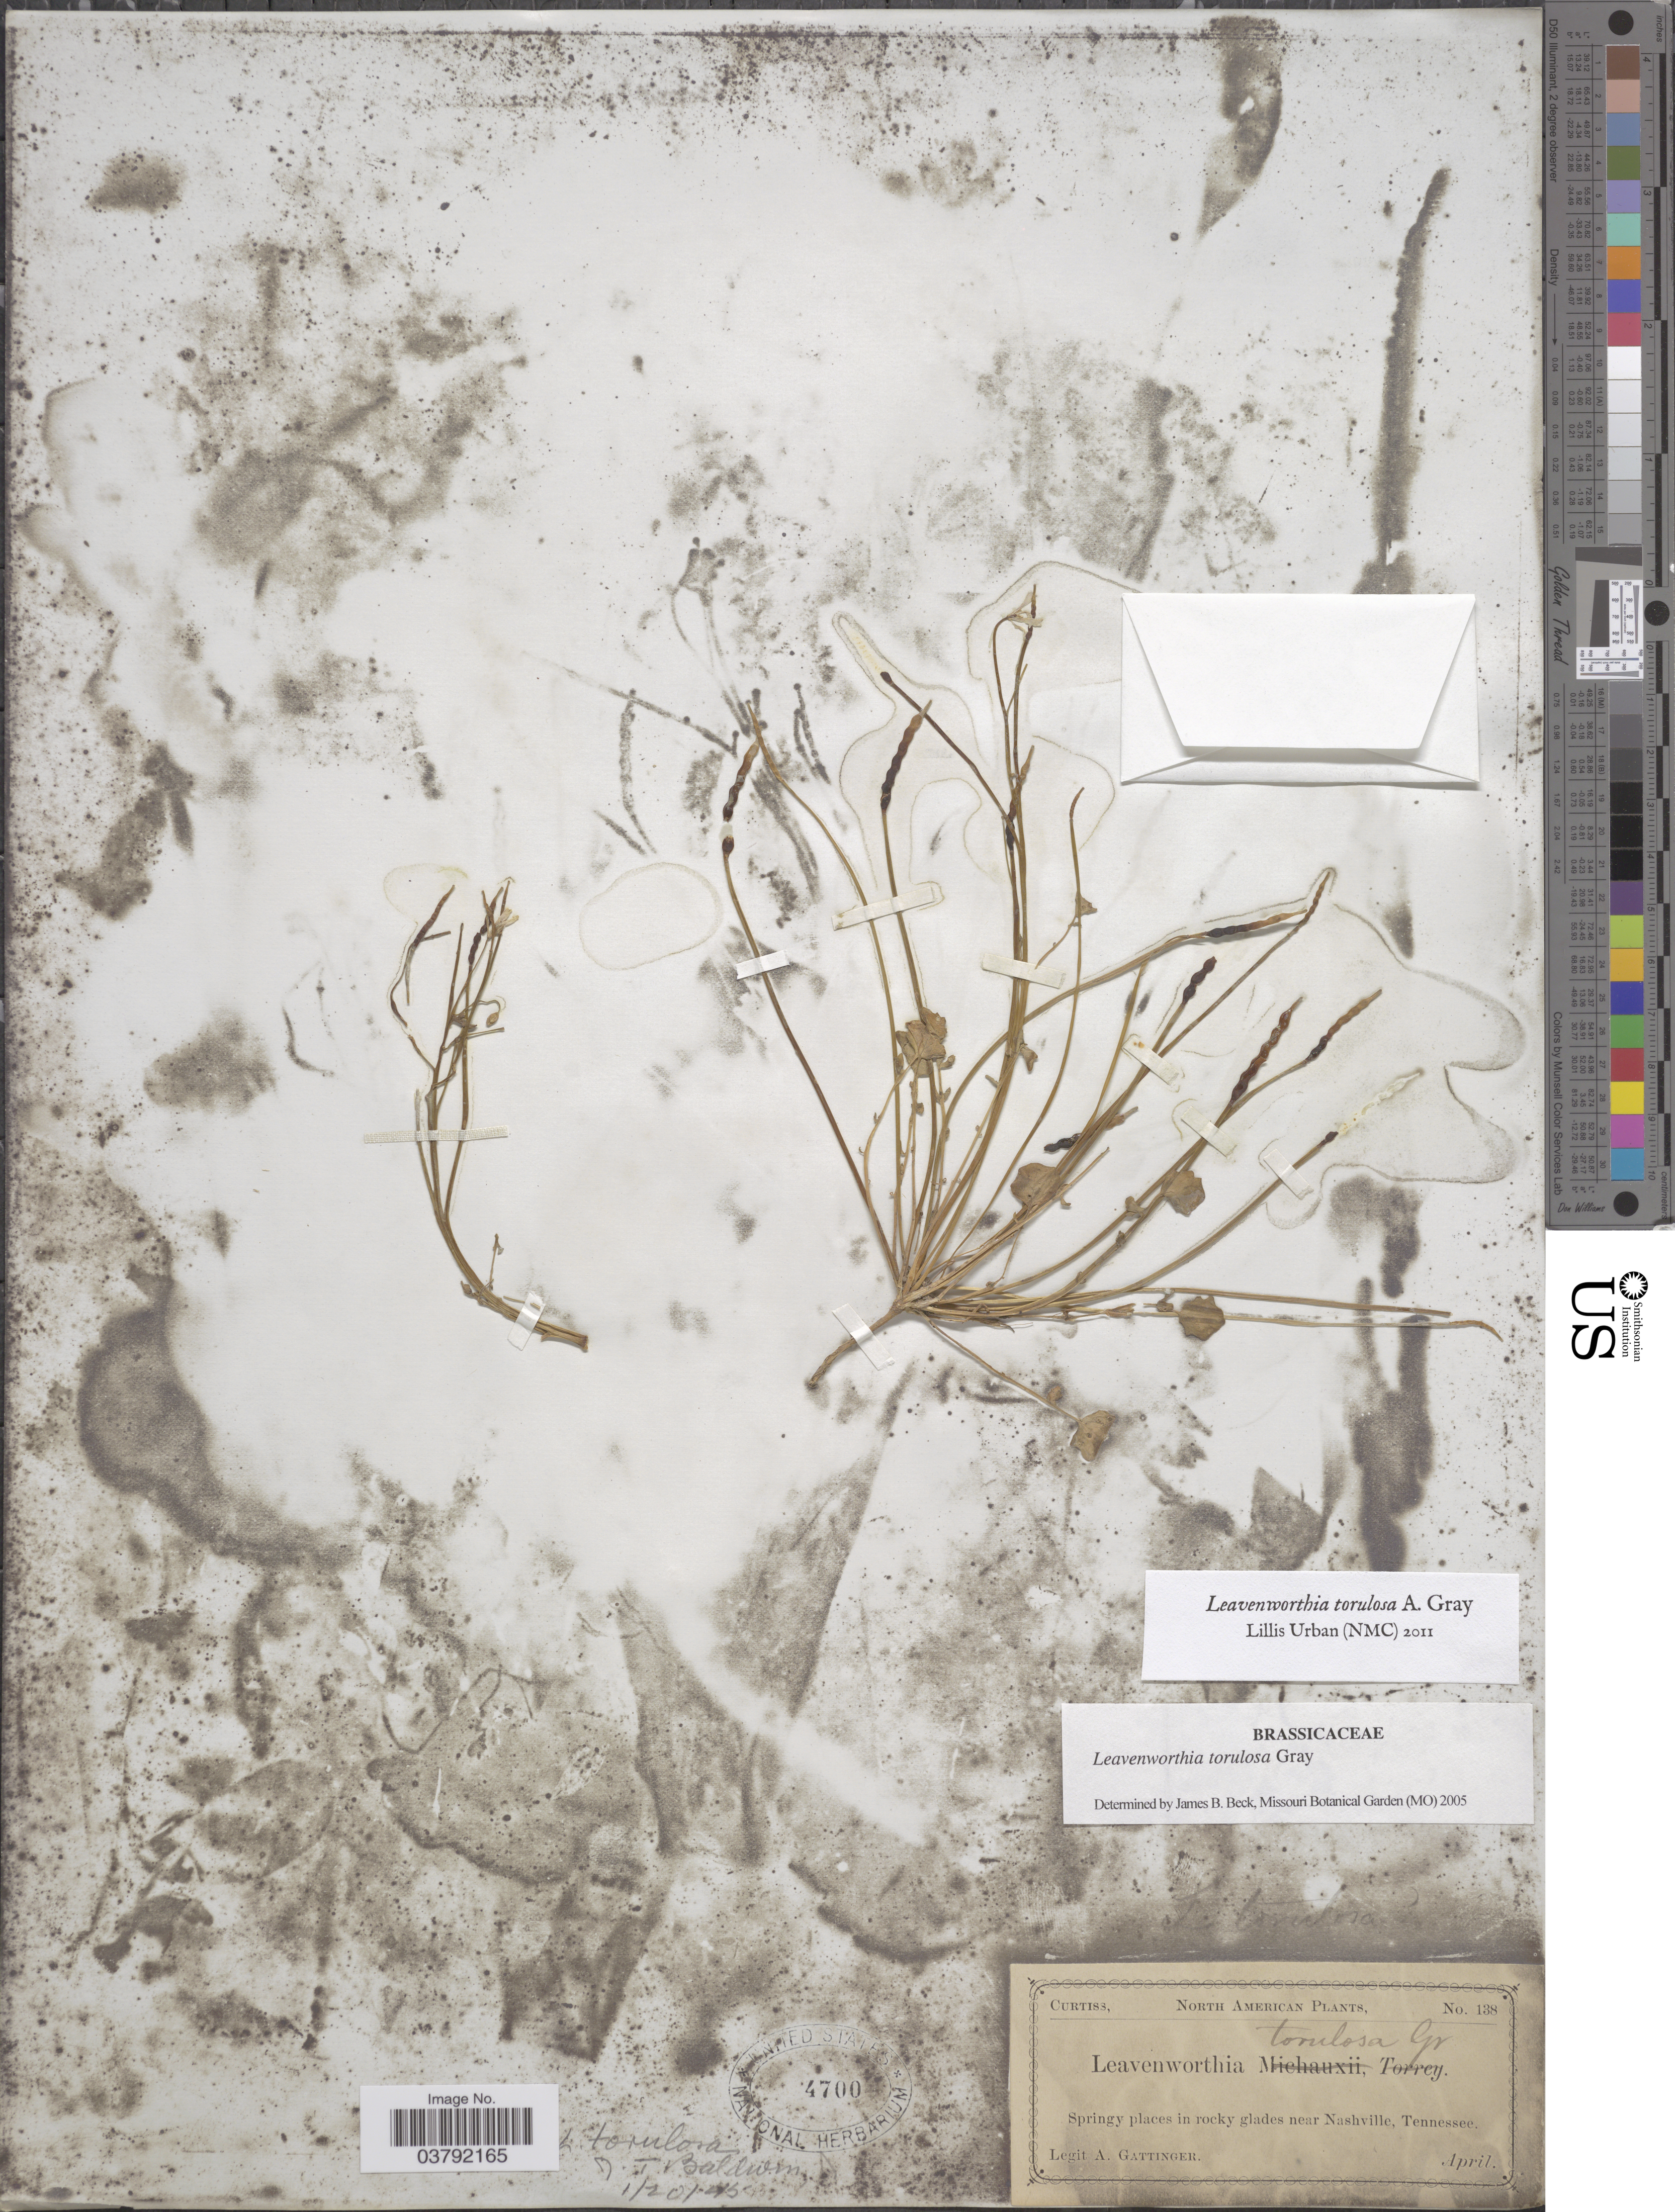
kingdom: Plantae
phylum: Tracheophyta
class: Magnoliopsida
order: Brassicales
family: Brassicaceae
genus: Leavenworthia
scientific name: Leavenworthia torulosa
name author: A. Gray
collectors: A. Gattinger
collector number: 138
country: United States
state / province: Tennessee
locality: Springy places in rocky glades near Nashville.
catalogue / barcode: US 4700